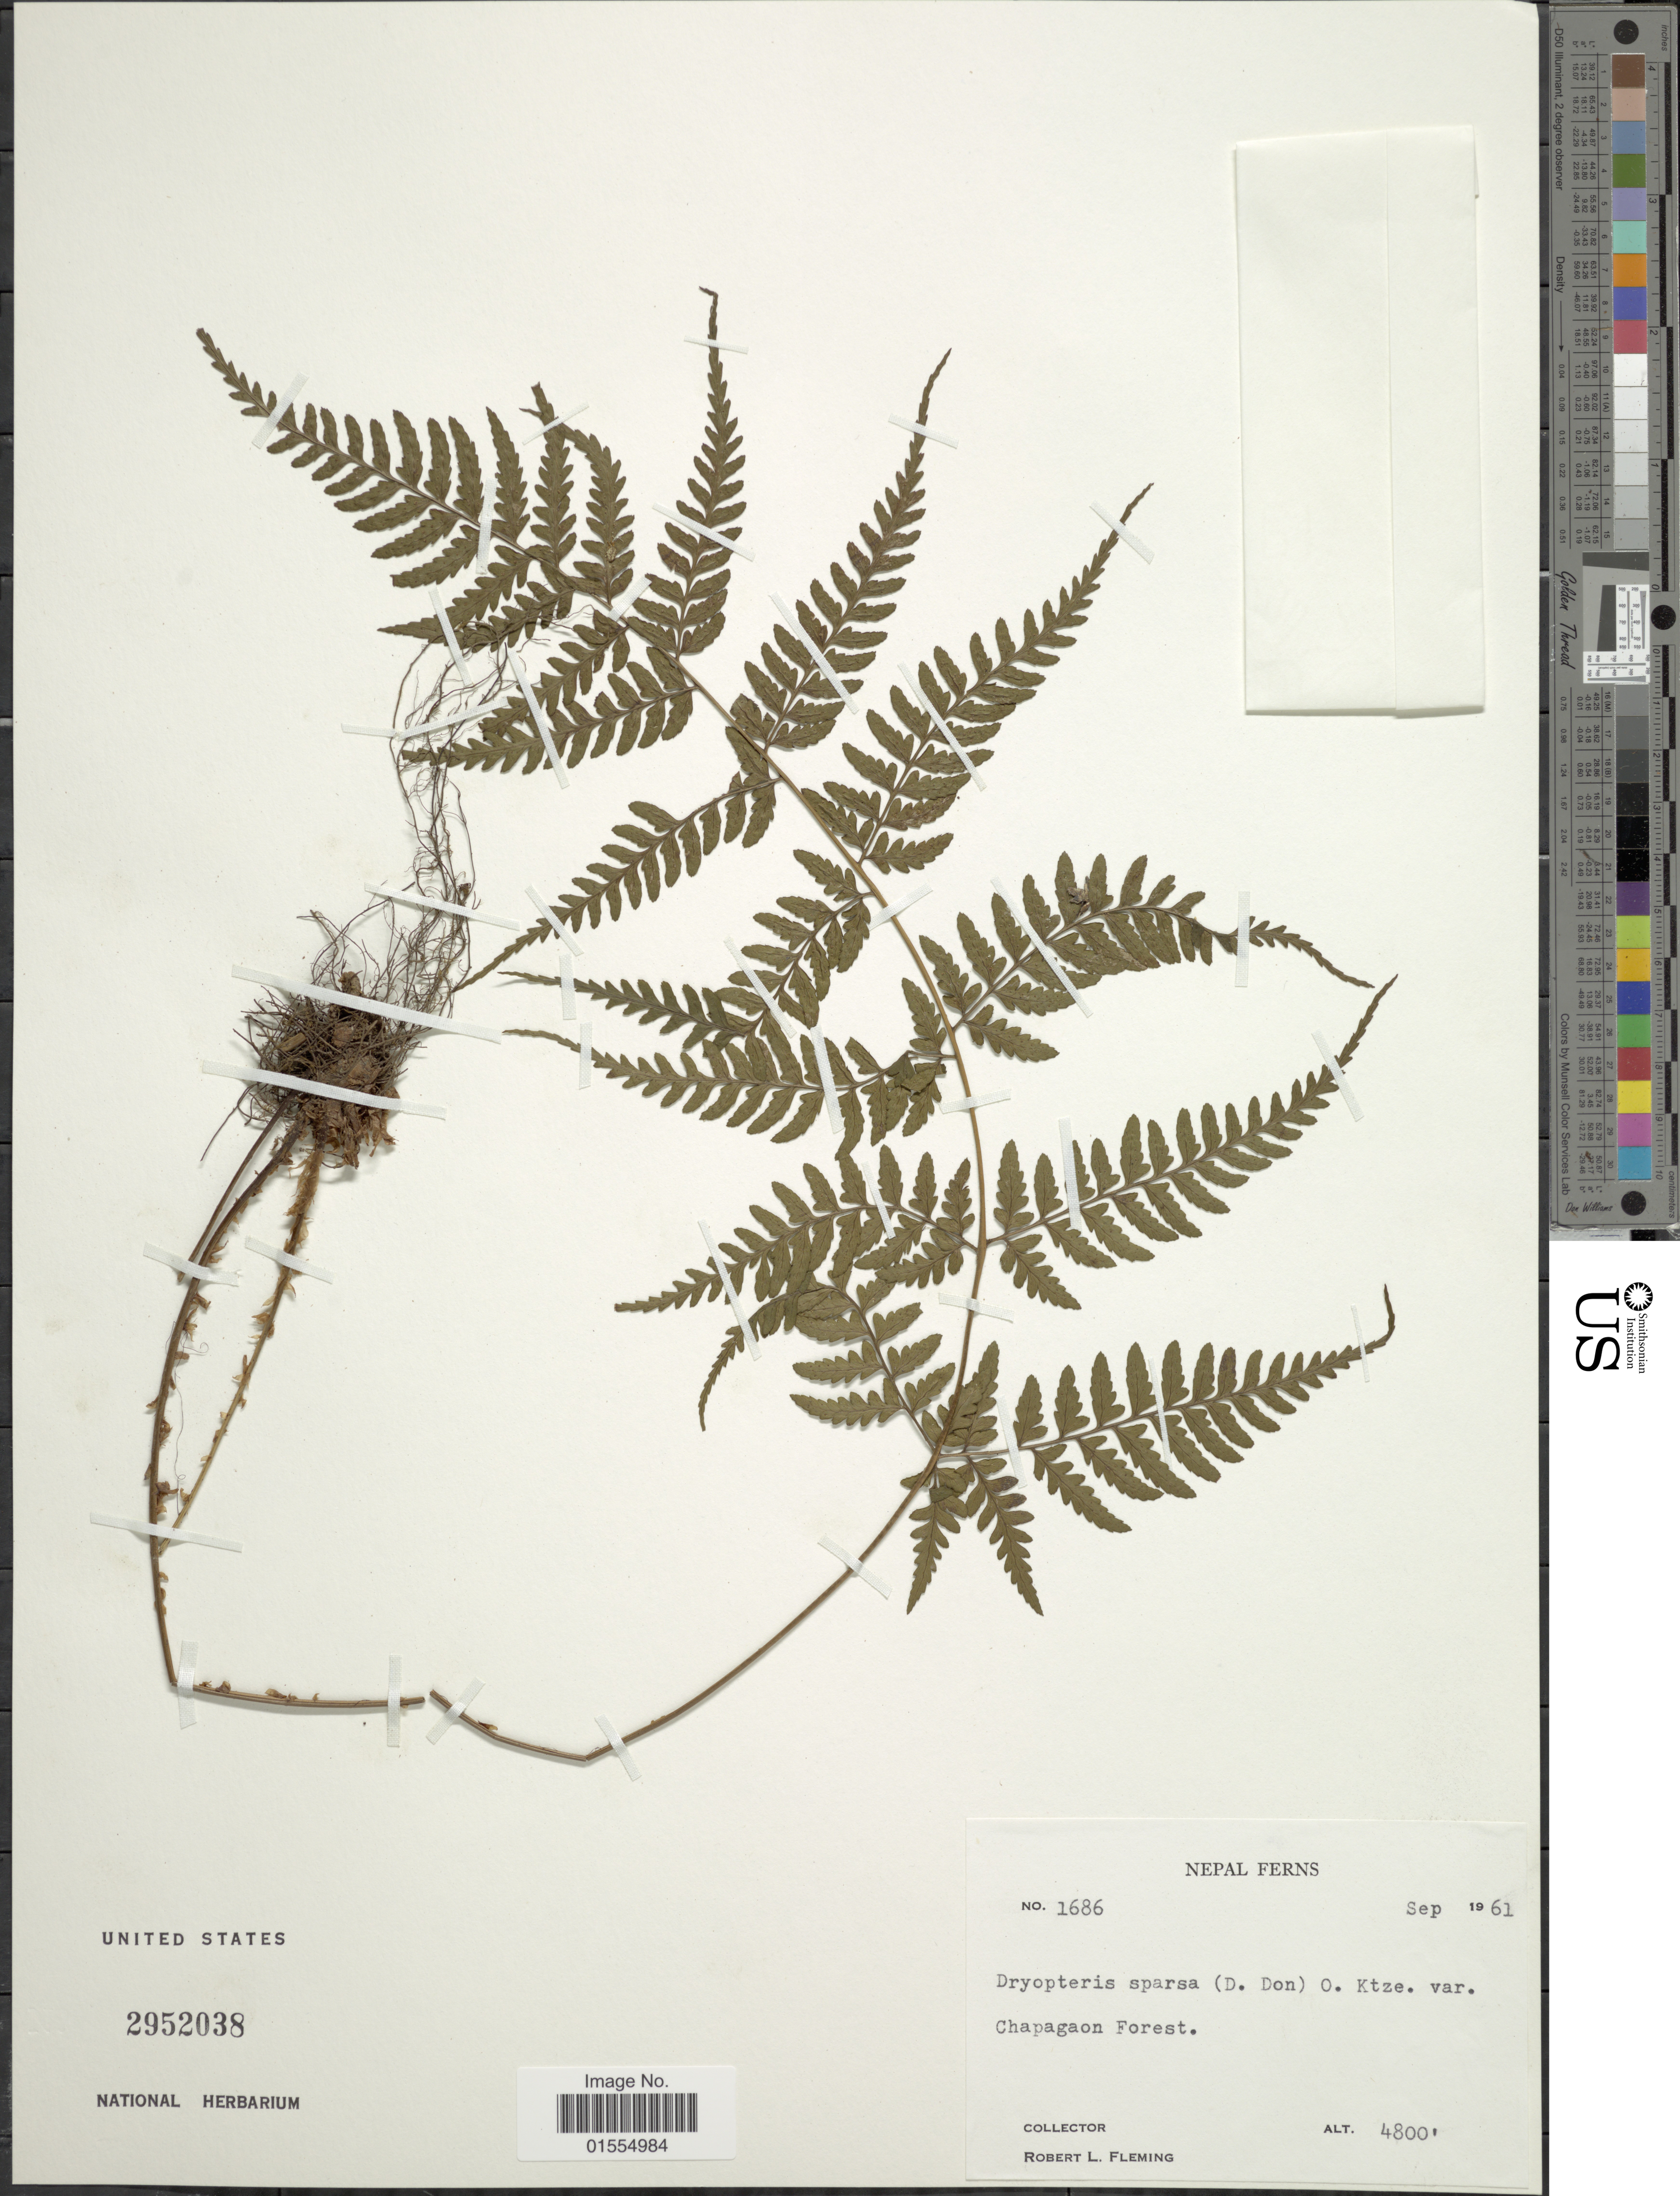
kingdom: Plantae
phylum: Tracheophyta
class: Polypodiopsida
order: Polypodiales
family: Dryopteridaceae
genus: Dryopteris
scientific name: Dryopteris sparsa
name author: (D. Don) Kuntze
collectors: R. Fleming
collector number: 1686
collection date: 1961-09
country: Nepal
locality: Nepal, Chapagaon forest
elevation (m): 1463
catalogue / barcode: US 2952038